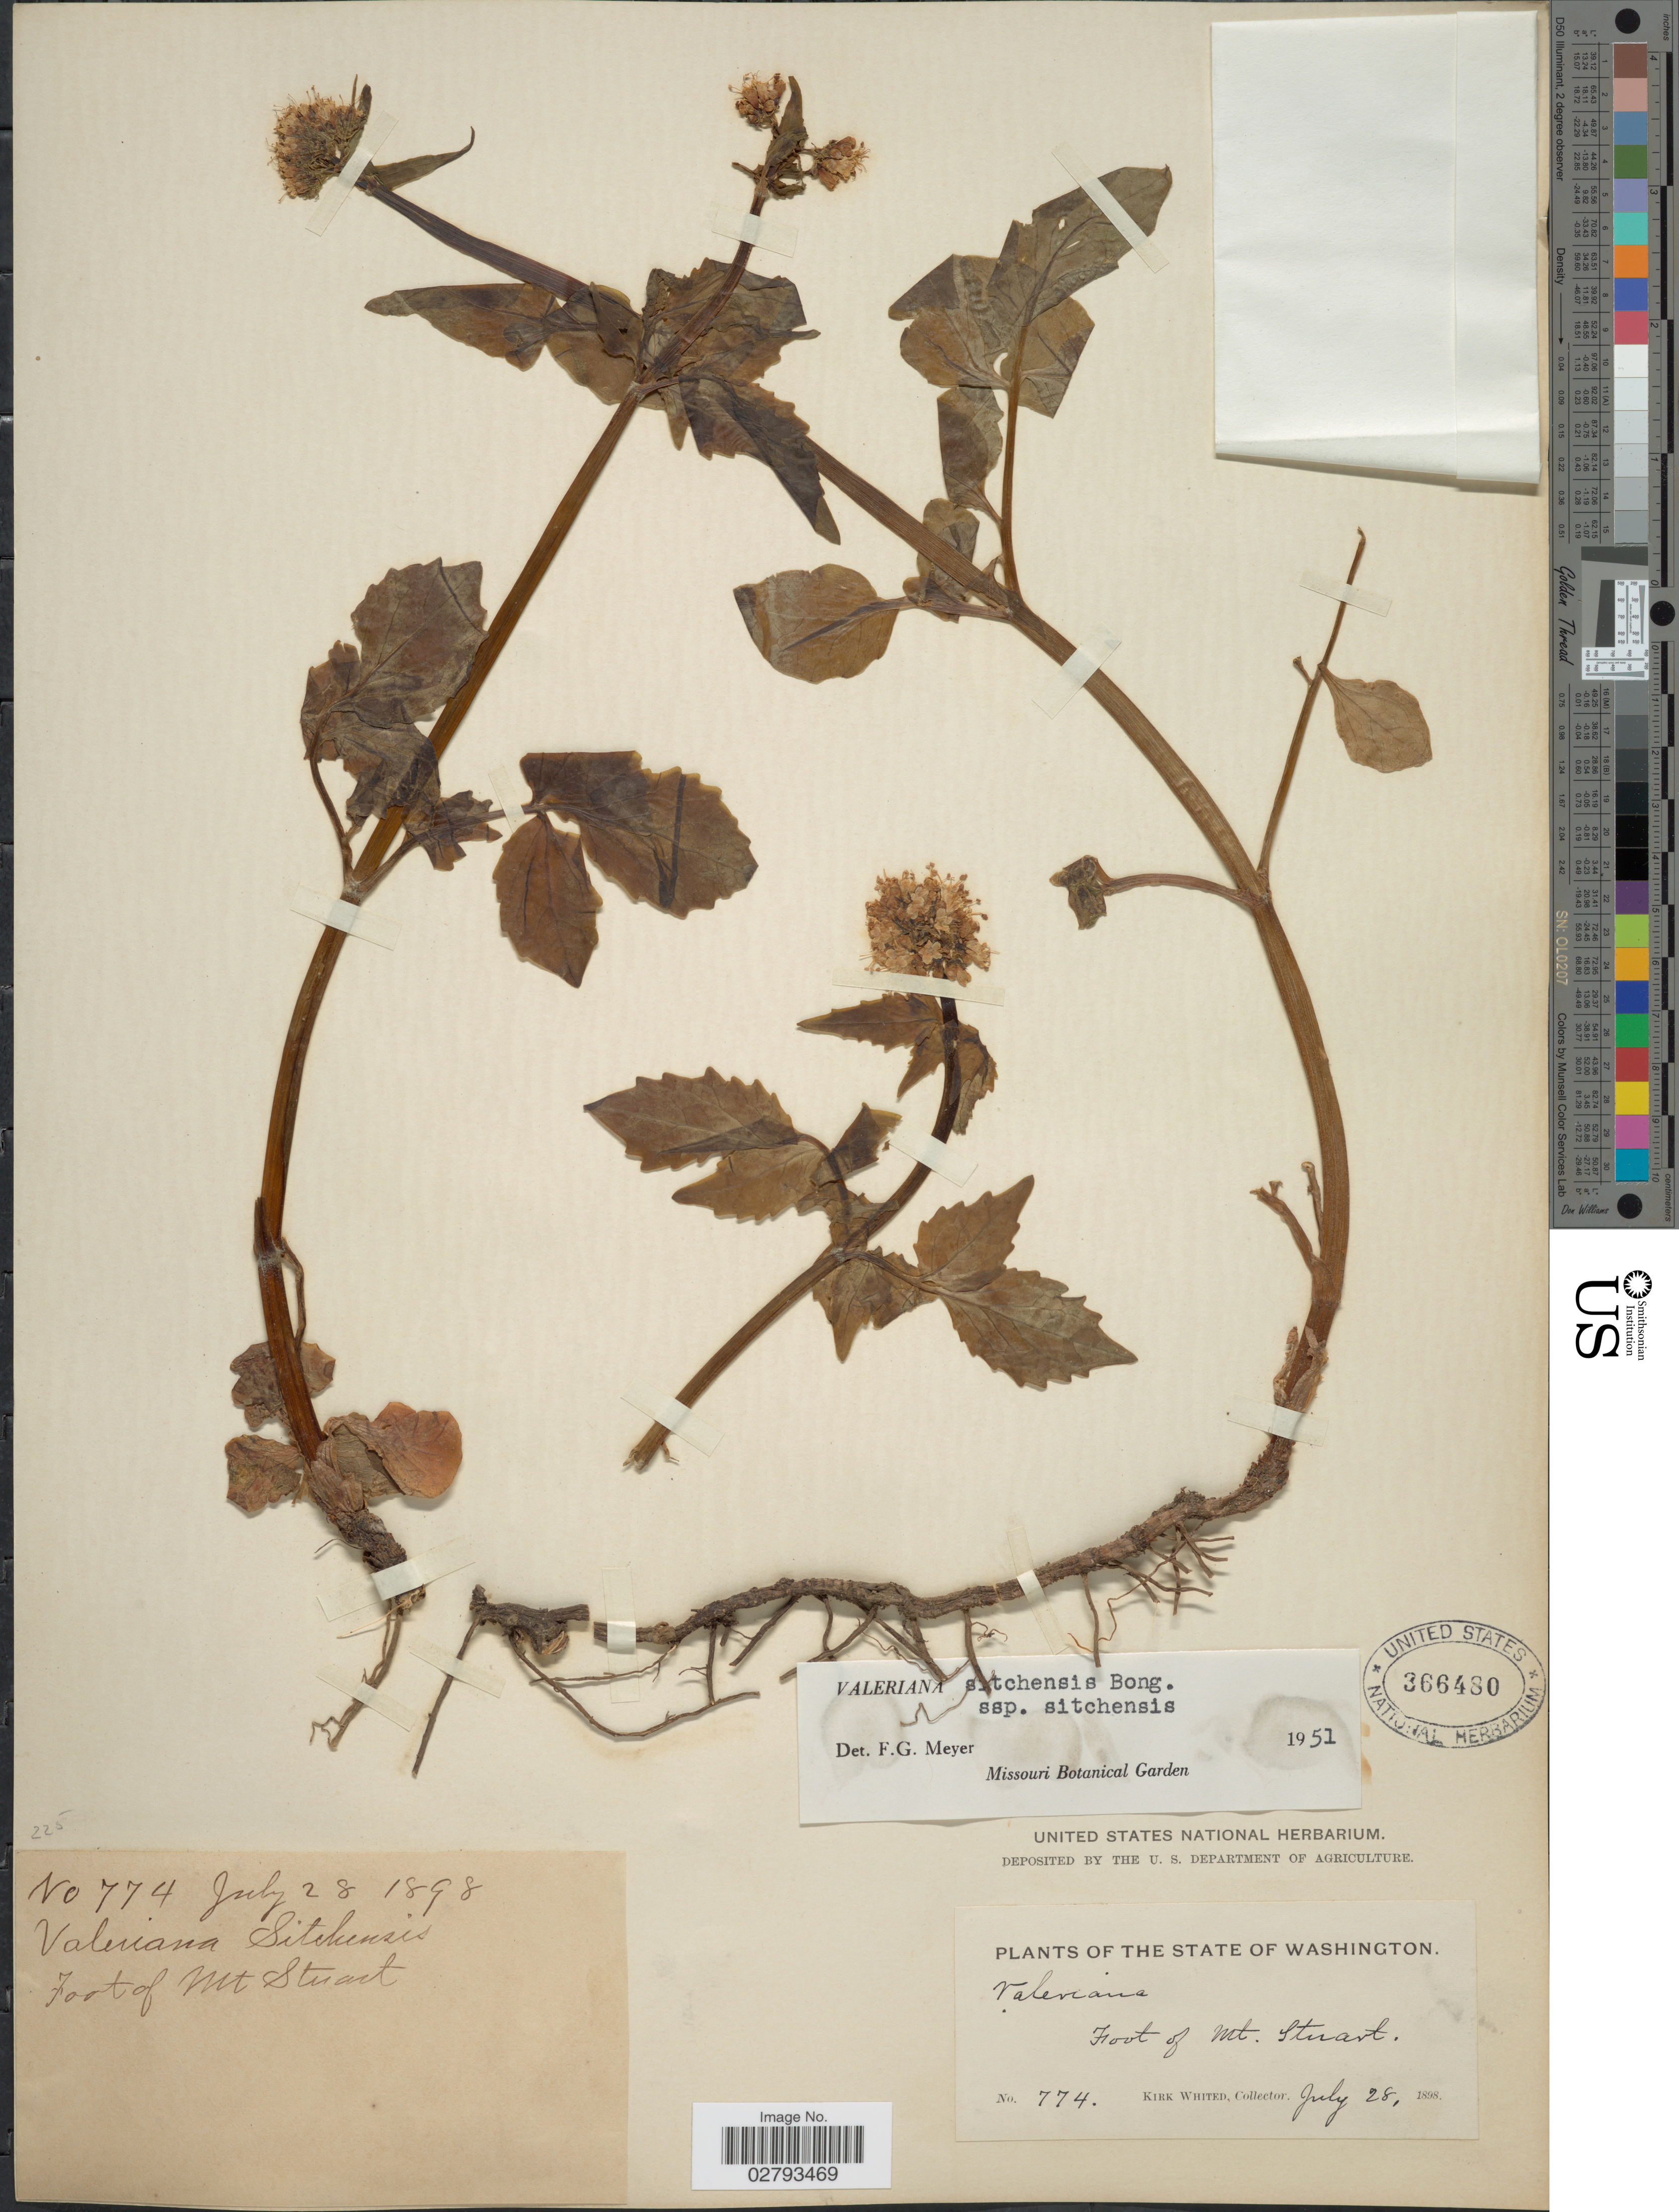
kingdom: Plantae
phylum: Tracheophyta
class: Magnoliopsida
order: Dipsacales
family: Caprifoliaceae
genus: Valeriana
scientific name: Valeriana sitchensis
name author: Bong.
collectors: K. Whited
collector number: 774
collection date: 1898-07-28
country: United States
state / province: Washington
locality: Foot of Mt. Stuart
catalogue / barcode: US 366480